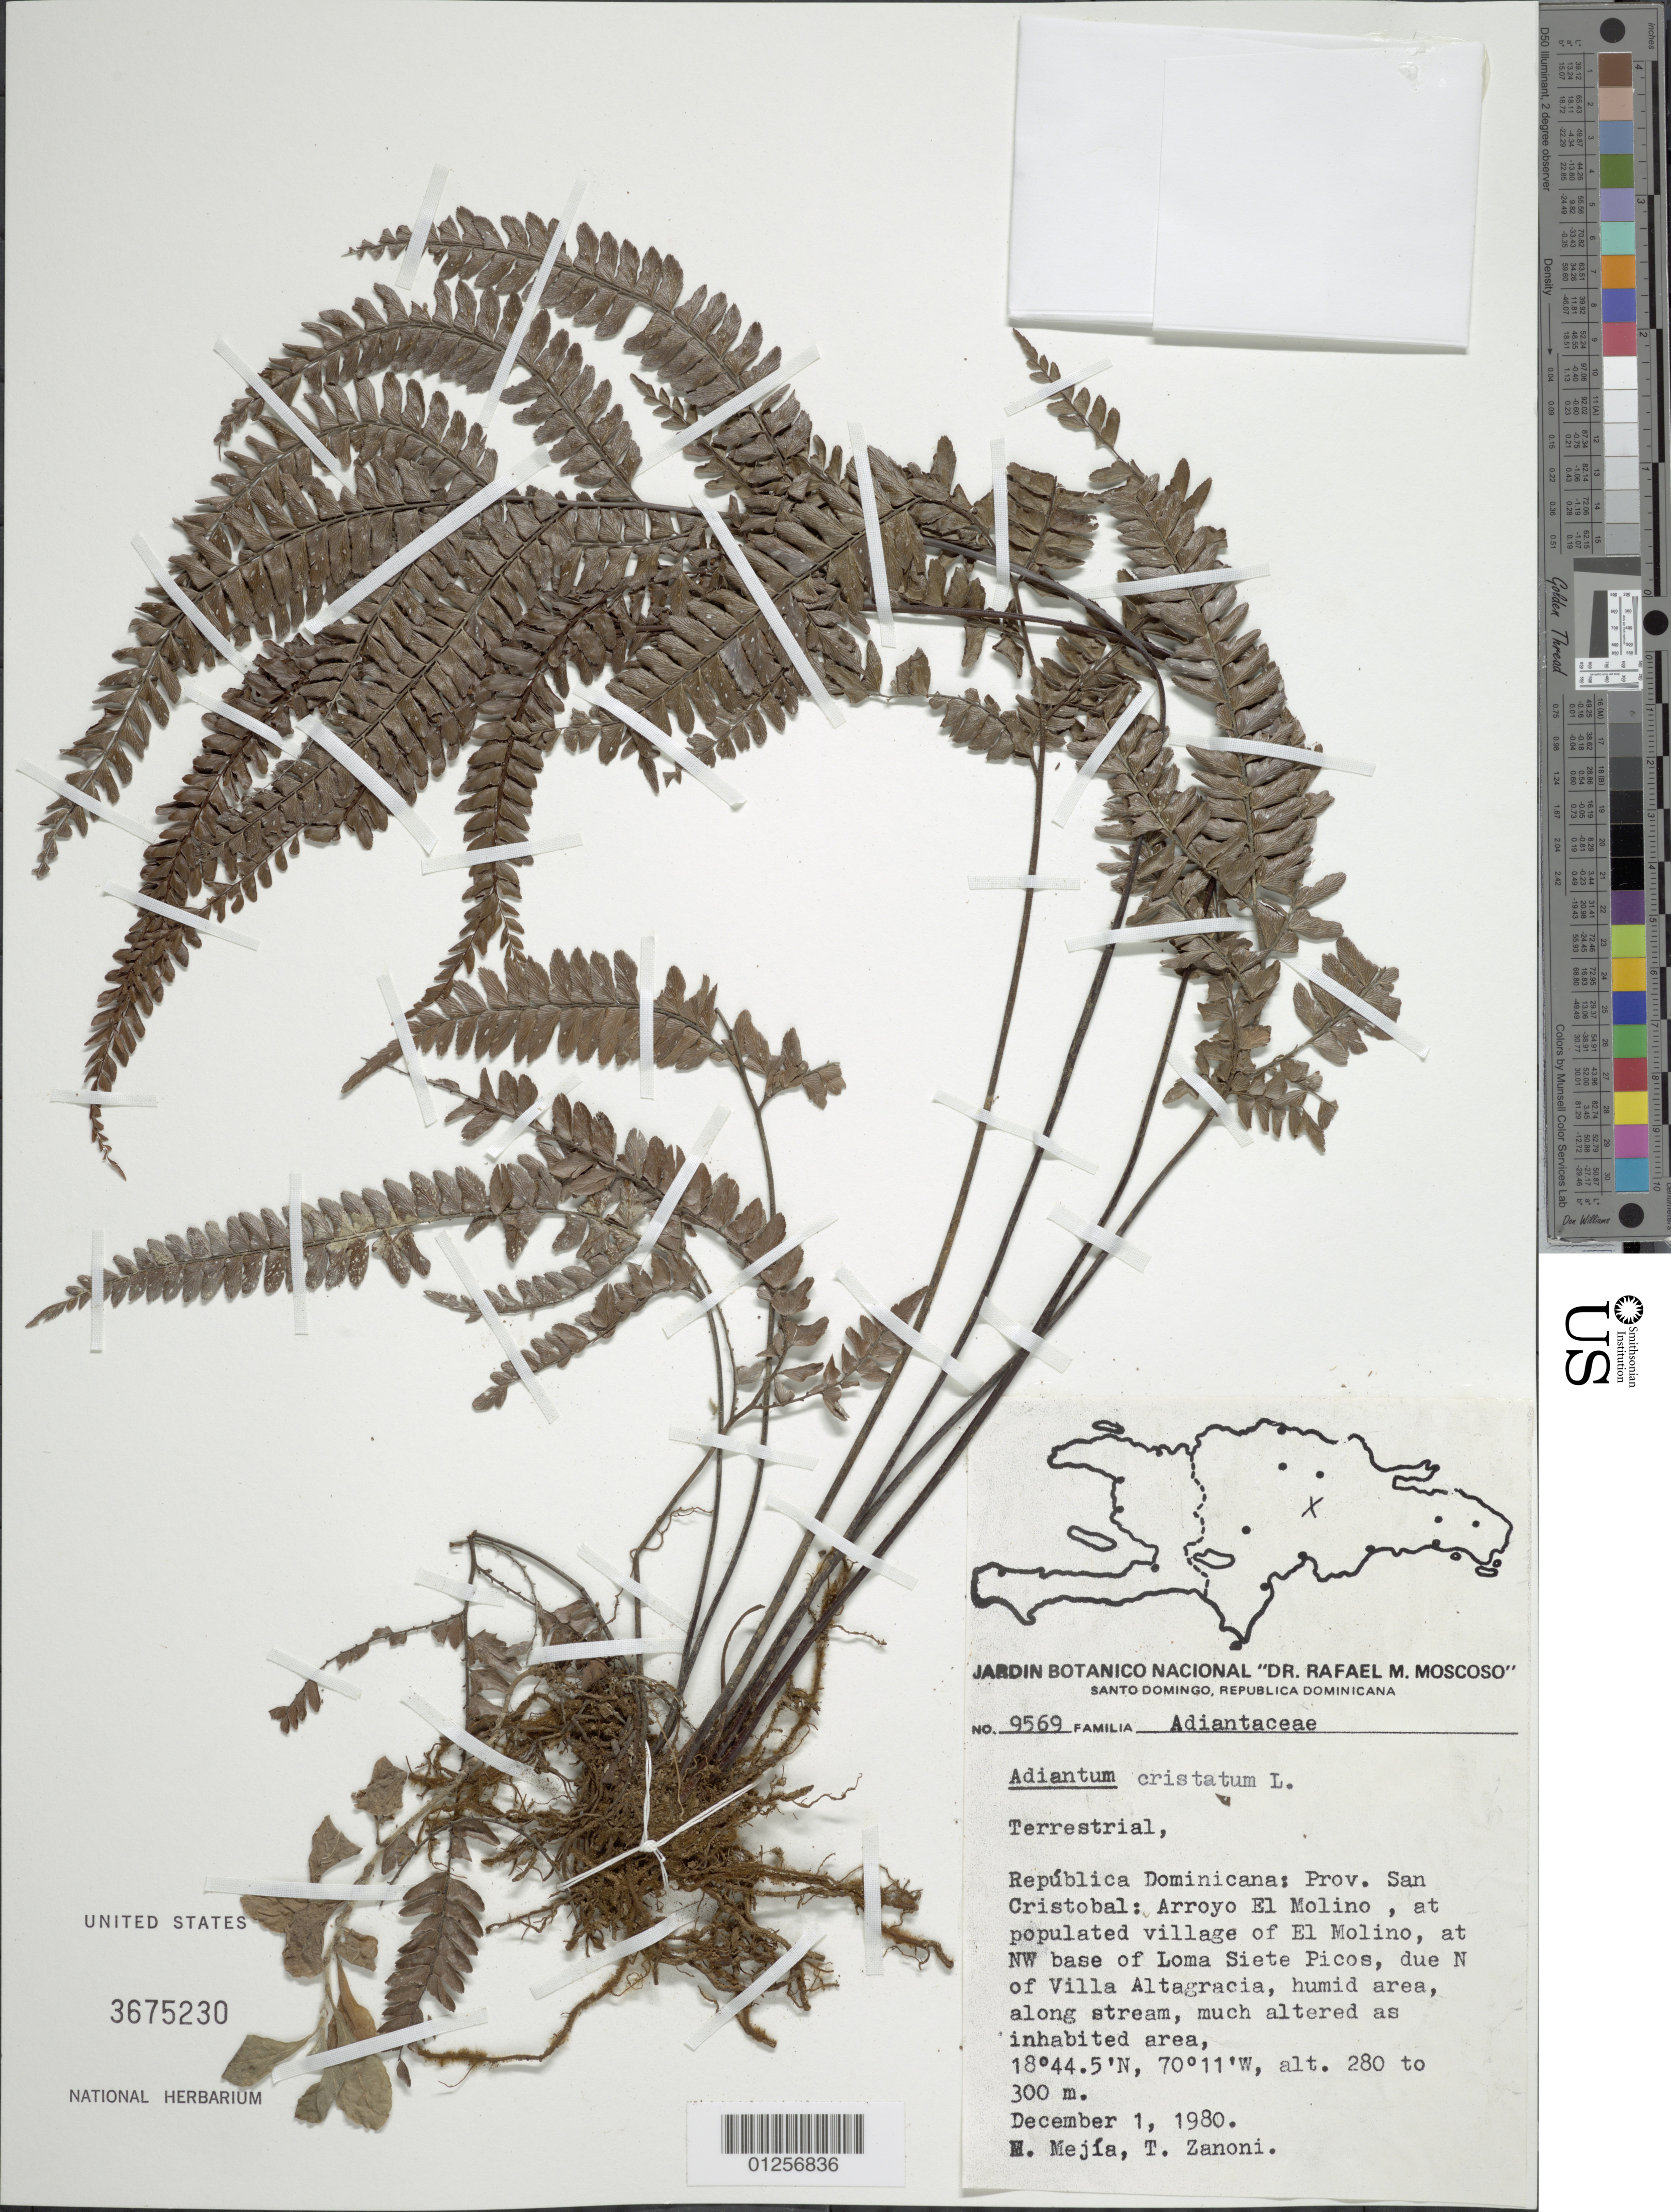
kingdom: Plantae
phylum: Tracheophyta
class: Polypodiopsida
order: Polypodiales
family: Pteridaceae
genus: Adiantum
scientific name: Adiantum pyramidale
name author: (L.) Willd.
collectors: M. Mejia & T. A. Zanoni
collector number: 9569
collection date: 1980-12-01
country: Dominican Republic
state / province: San Cristóbal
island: Hispaniola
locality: Arroyo El Molino, at populated village of El Molino, at NW base of Loma Siete Picos, due N of Villa Altagracia.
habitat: Humid area, along stream, much altered as in habited area.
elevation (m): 280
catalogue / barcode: US 3675230